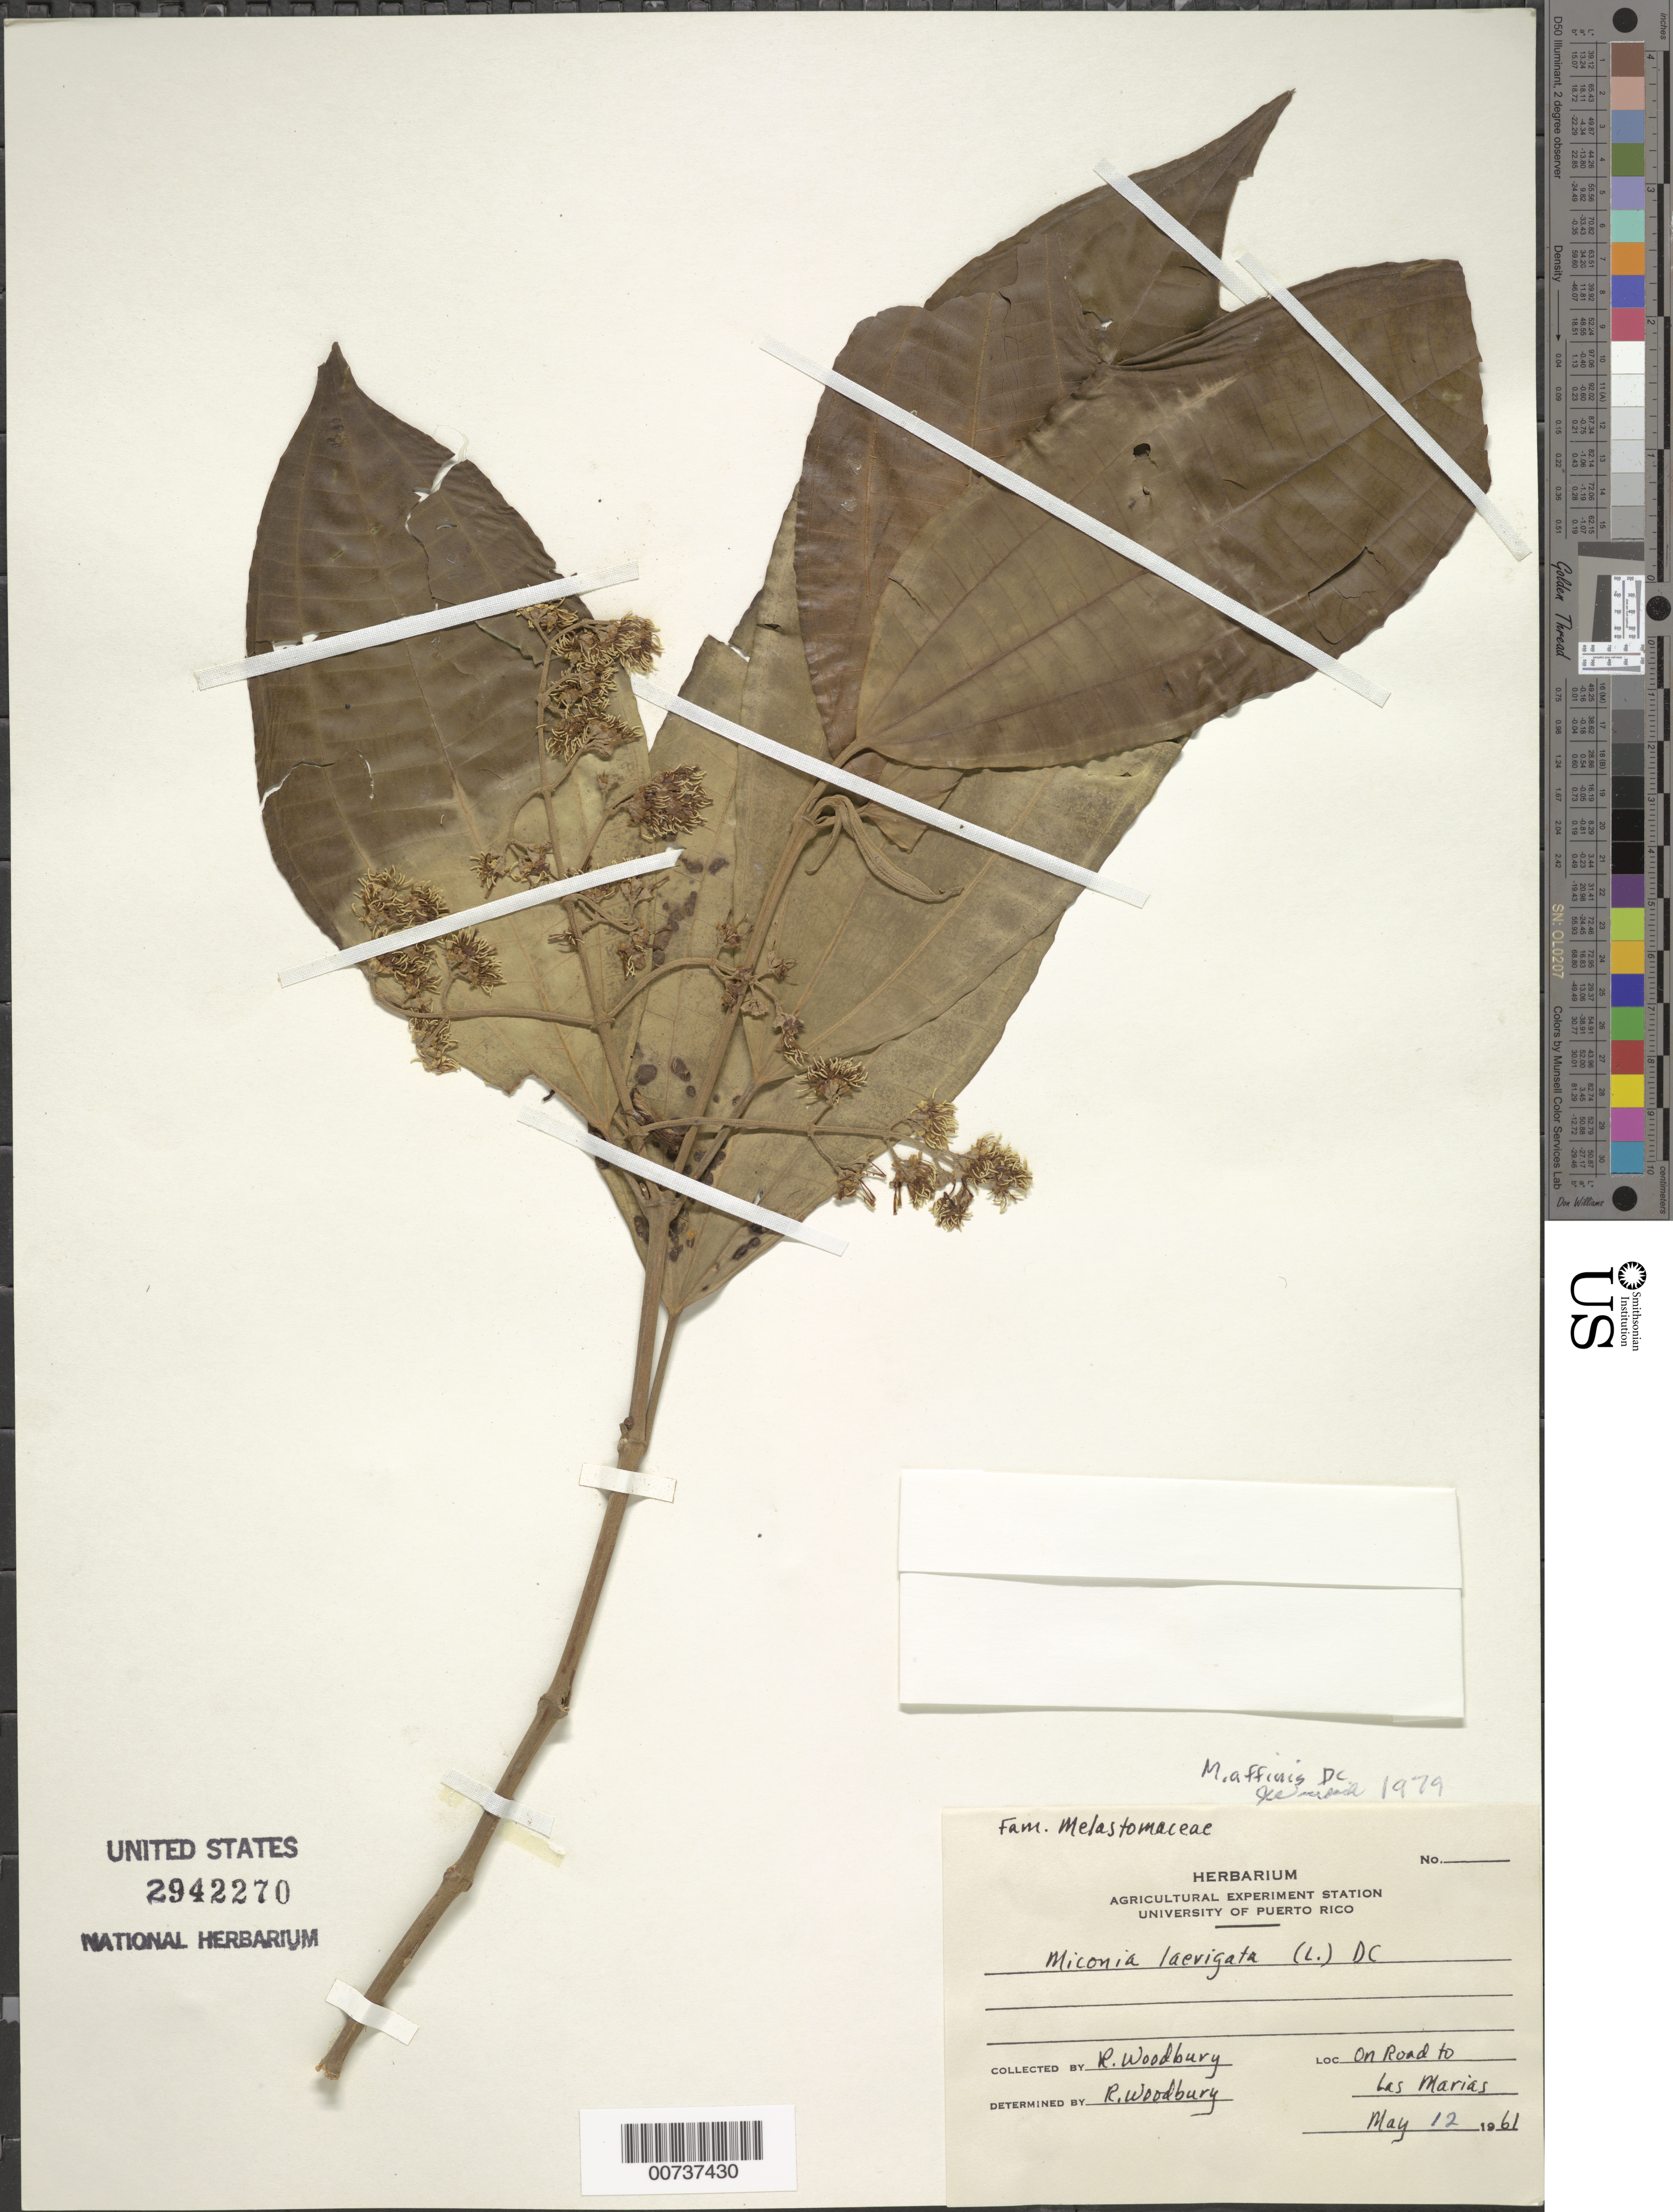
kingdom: Plantae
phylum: Tracheophyta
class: Magnoliopsida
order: Myrtales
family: Melastomataceae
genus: Miconia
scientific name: Miconia laevigata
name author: (L.) D. Don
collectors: R. O. Woodbury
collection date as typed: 12 May 1961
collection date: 1961-05-12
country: Puerto Rico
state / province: Las Marías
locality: On Road to Las Marías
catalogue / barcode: US 2942270